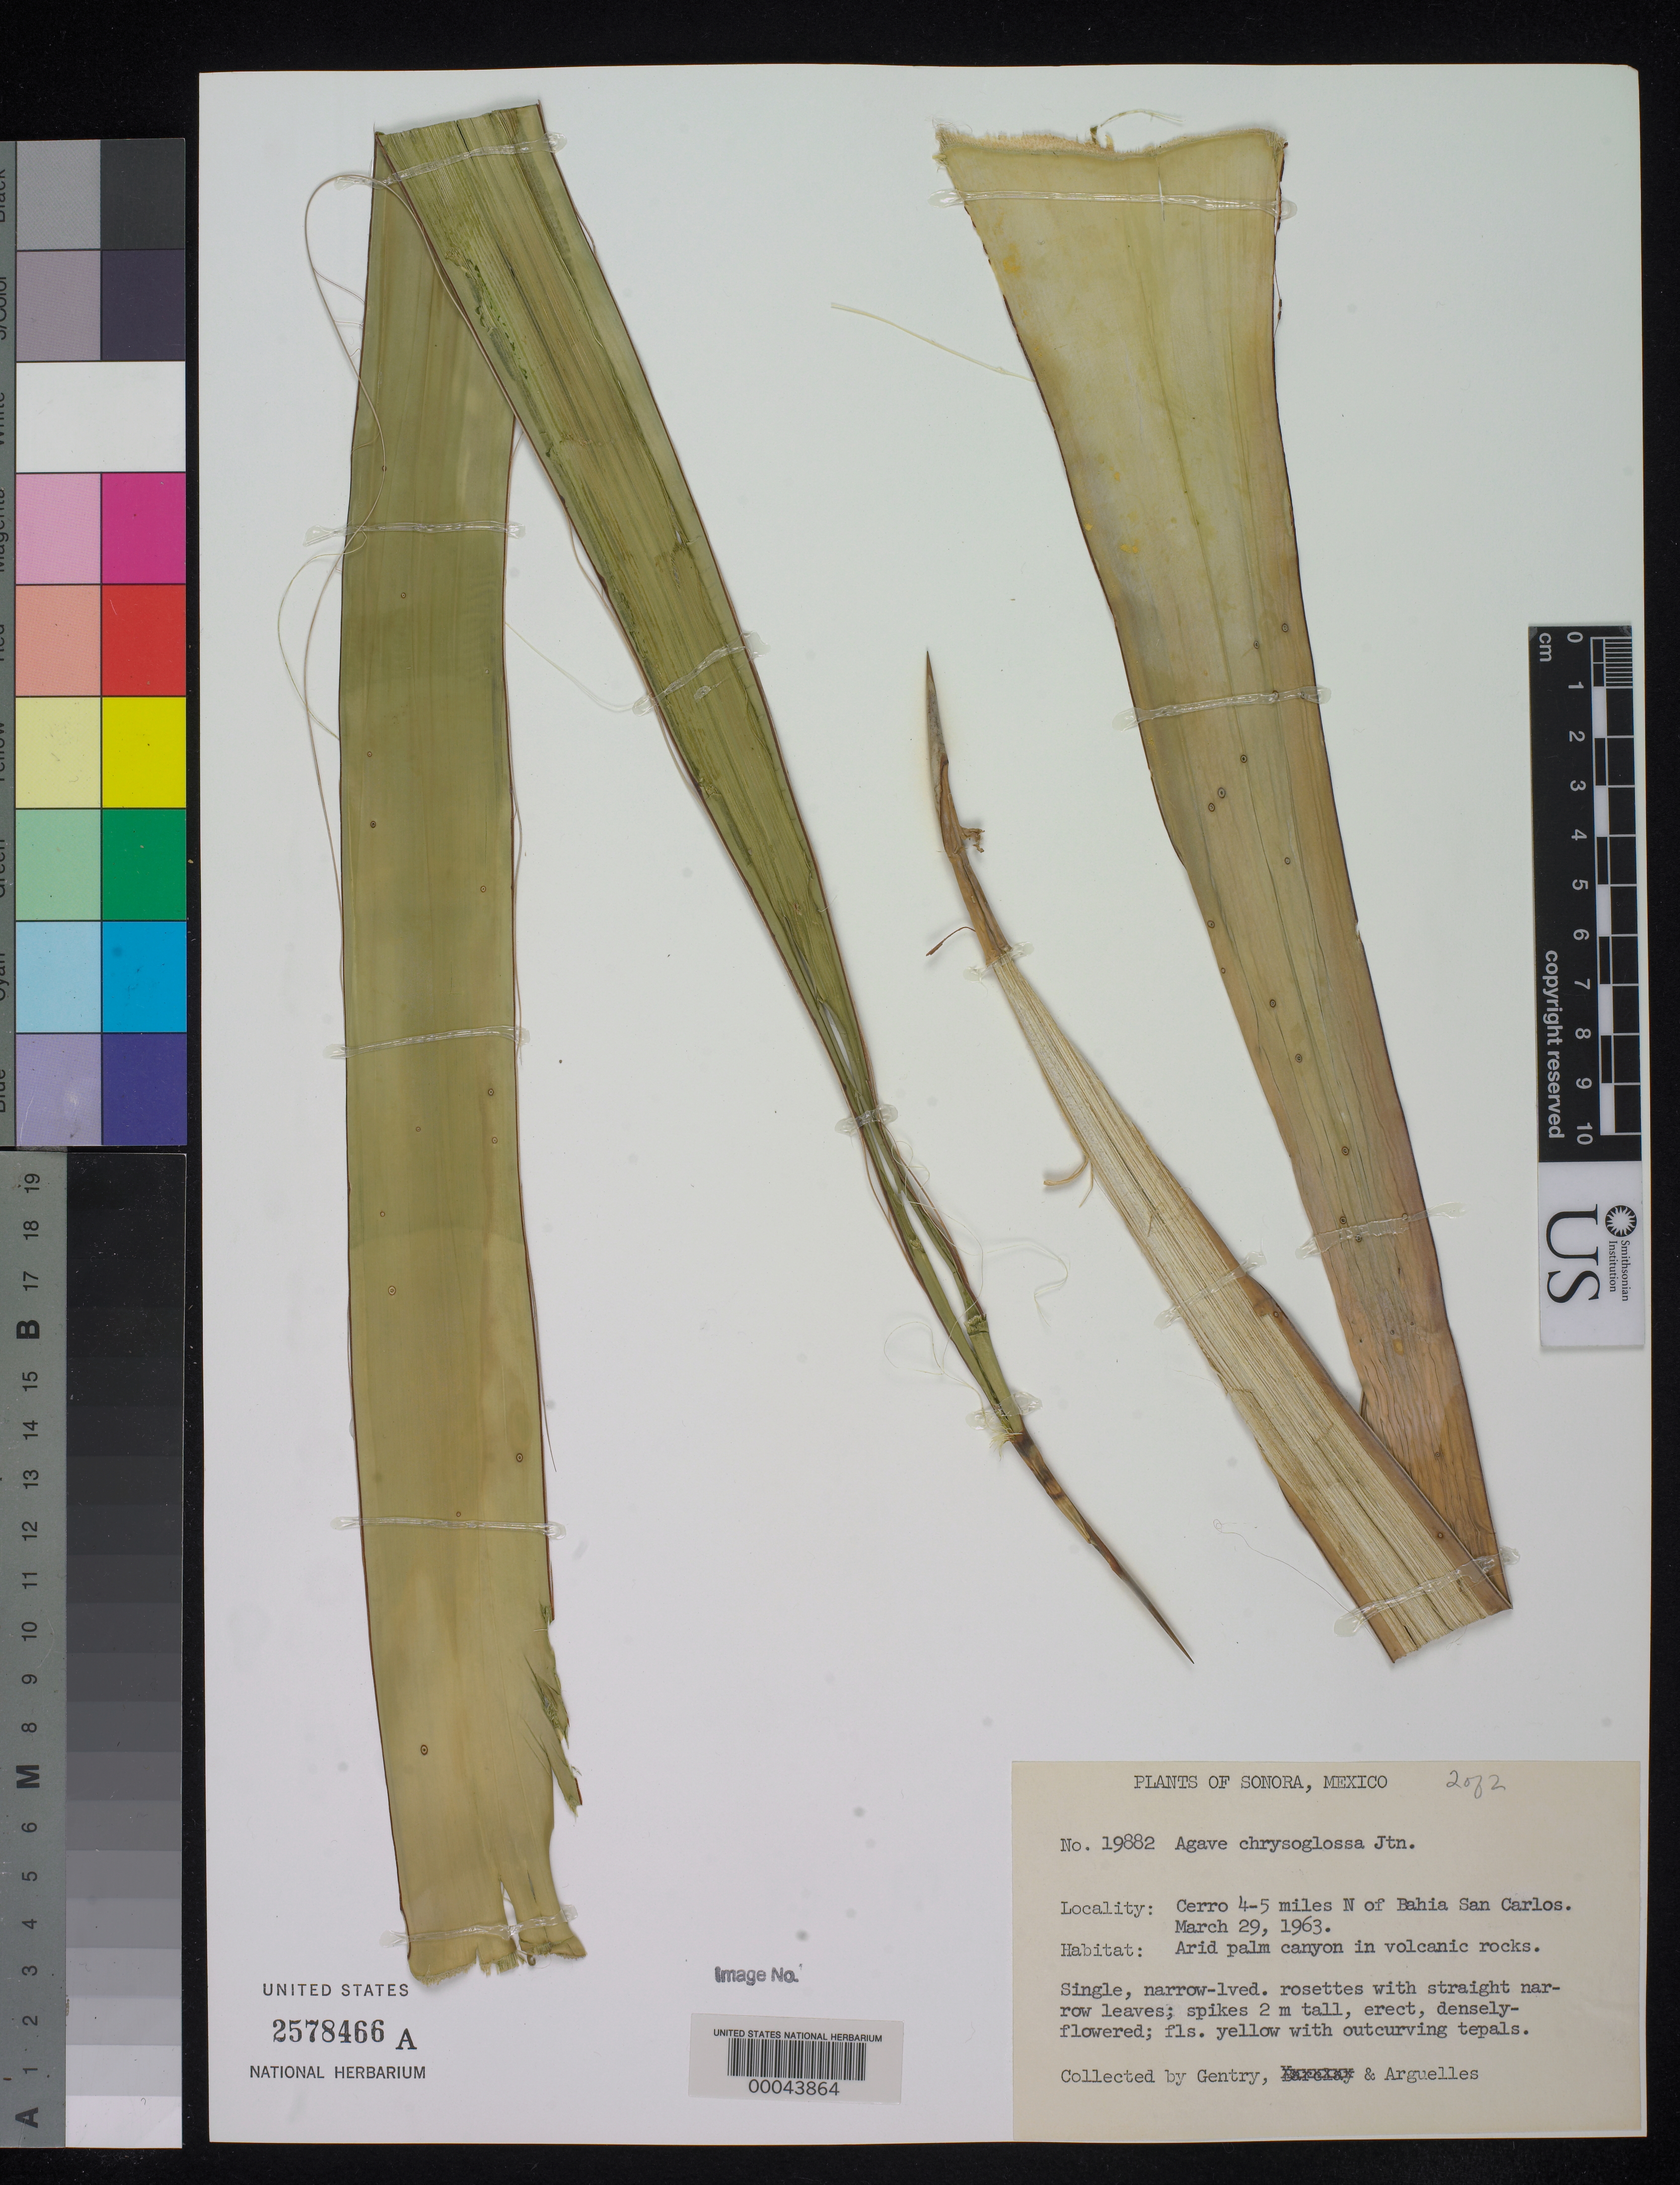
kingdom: Plantae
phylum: Tracheophyta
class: Liliopsida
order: Asparagales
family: Asparagaceae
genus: Agave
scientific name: Agave chrysoglossa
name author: I.M. Johnst.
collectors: H. S. Gentry & J. Arguelles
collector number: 19882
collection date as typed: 29 Mar 1963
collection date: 1963-03-29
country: Mexico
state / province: Sonora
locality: Hill 4-5 mi N of bahia san carlos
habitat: Arid palm canyon in volcanic rocks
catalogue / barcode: US 2578466A